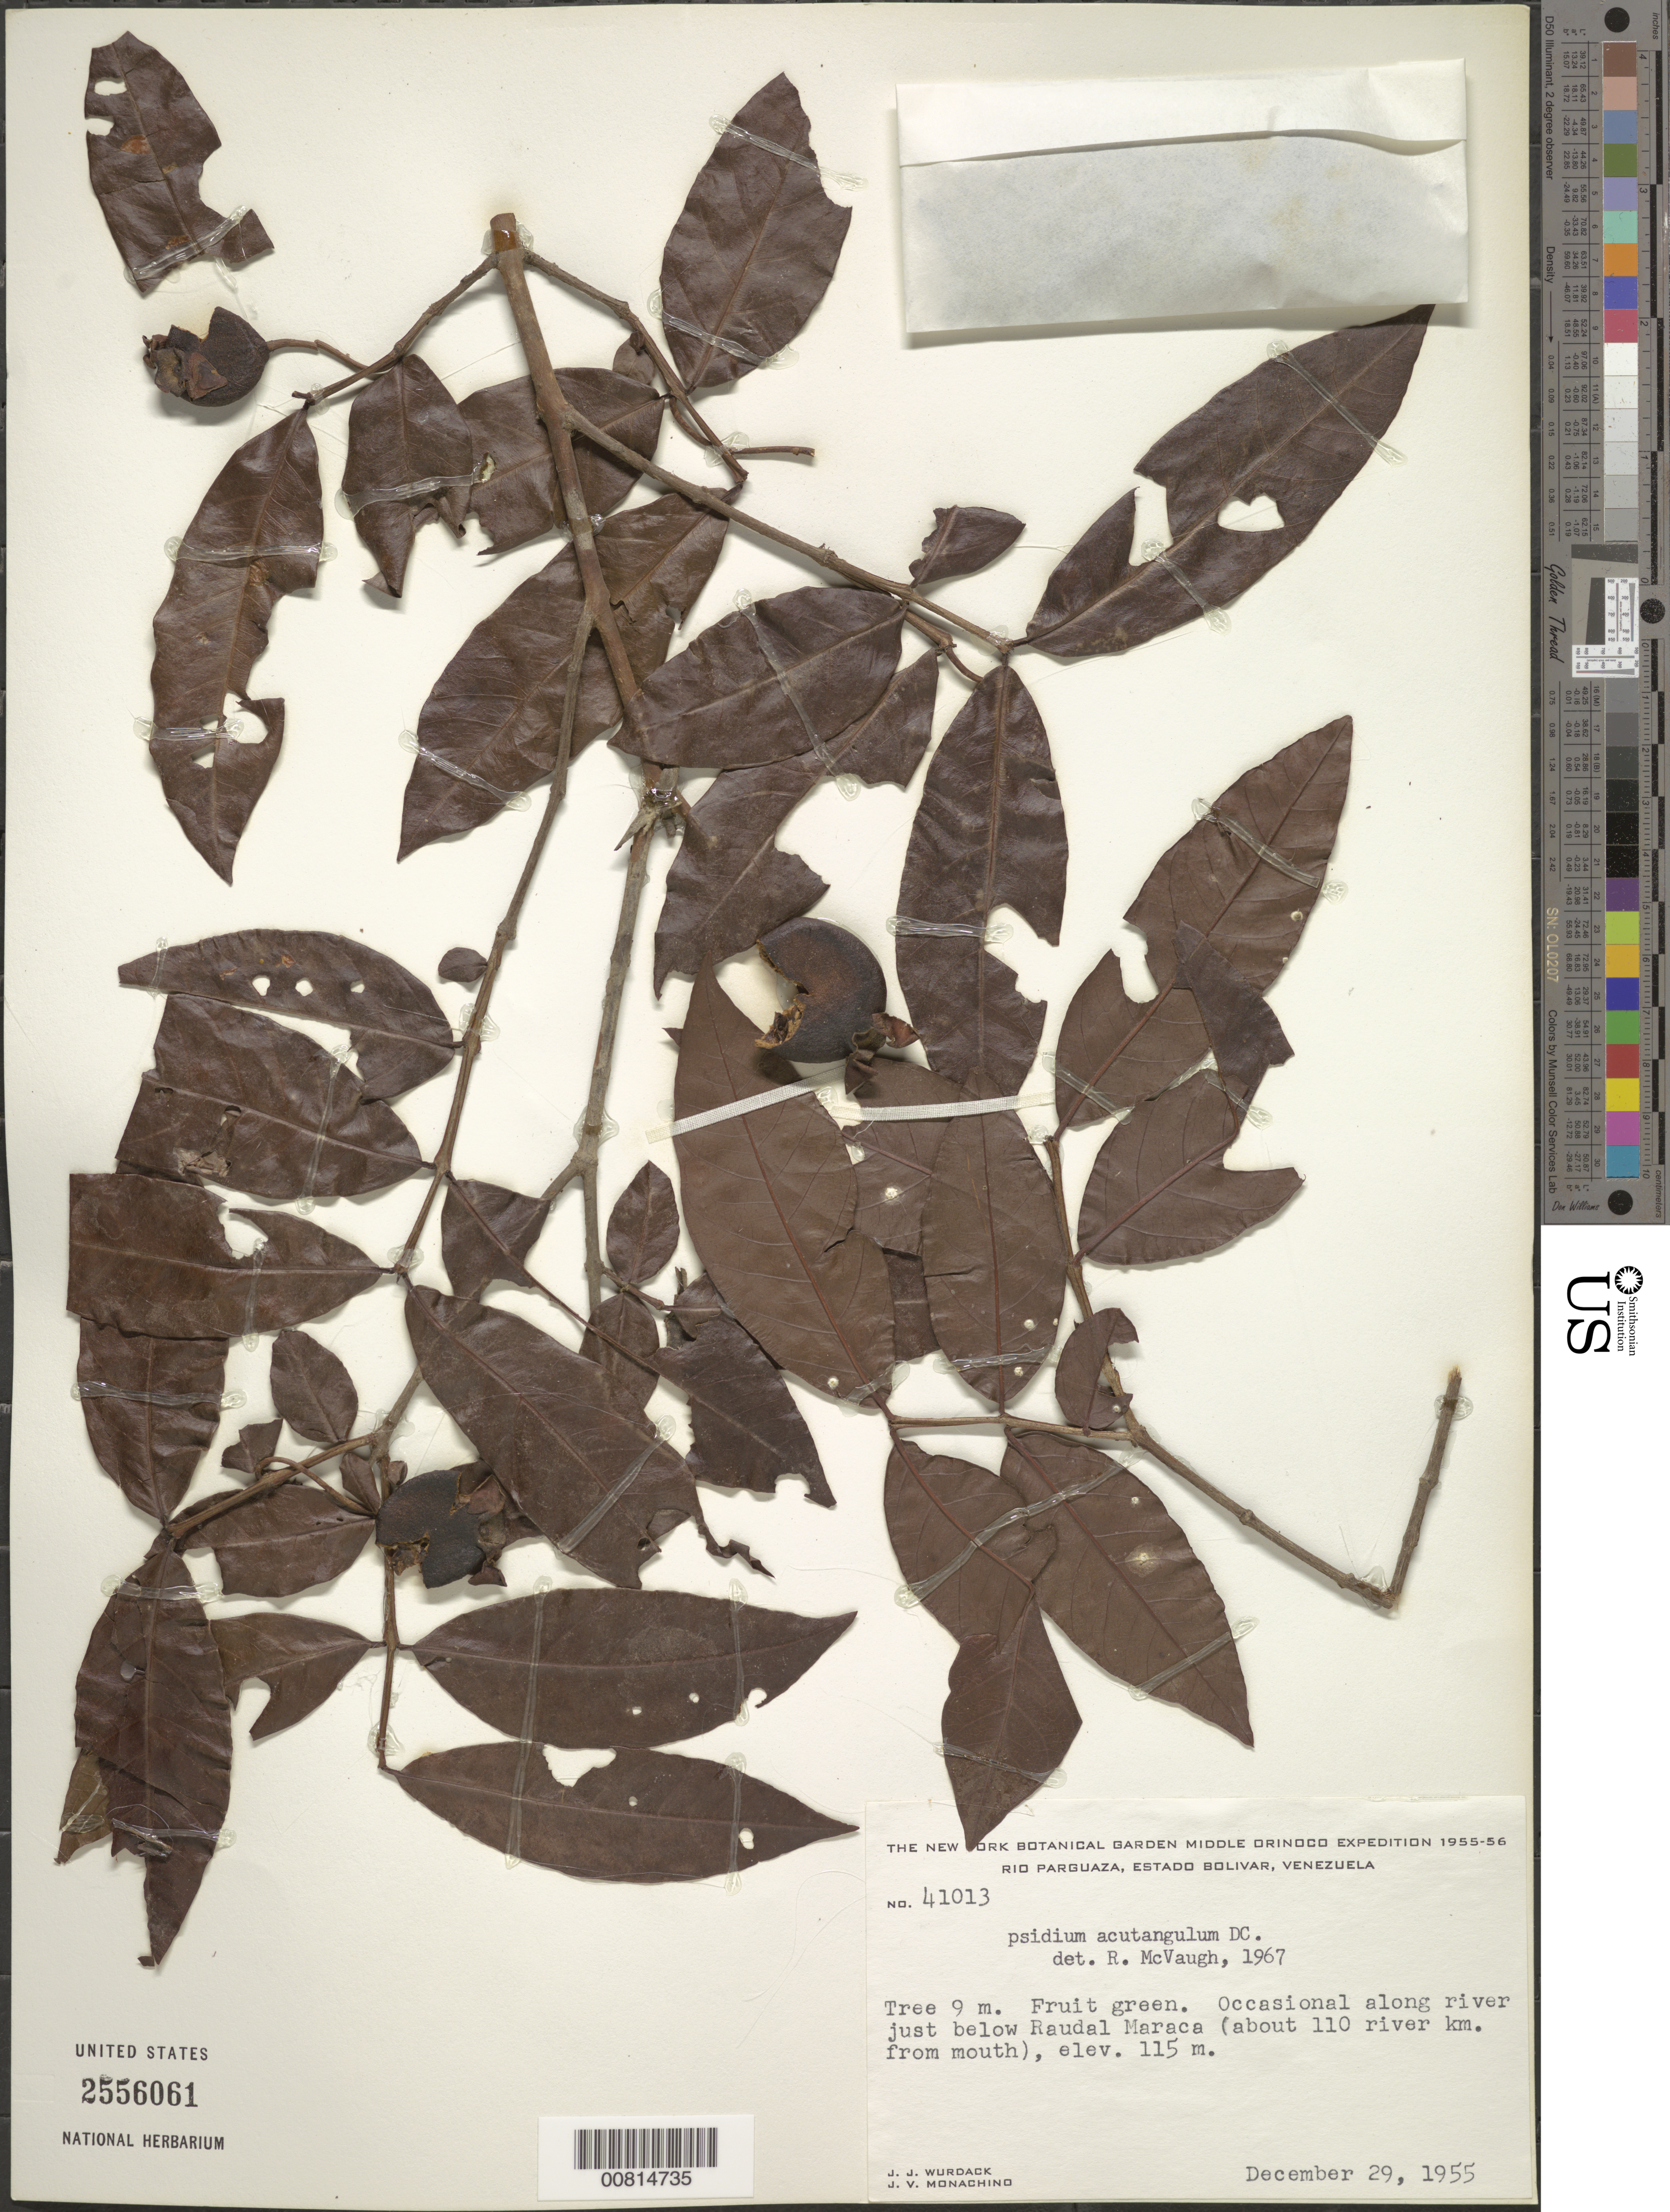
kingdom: Plantae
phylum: Tracheophyta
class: Magnoliopsida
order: Myrtales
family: Myrtaceae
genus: Psidium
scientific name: Psidium acutangulum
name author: (DC.) DC.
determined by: McVaugh, R.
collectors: J. J. Wurdack & J. V. Monachino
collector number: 41013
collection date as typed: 29-Dec-55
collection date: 1955-12-29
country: Venezuela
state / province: Bolívar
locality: Río Parguaza, just below Raudal Maraca (about 110 river km from mouth)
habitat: Along river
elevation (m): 115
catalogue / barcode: US 2556061